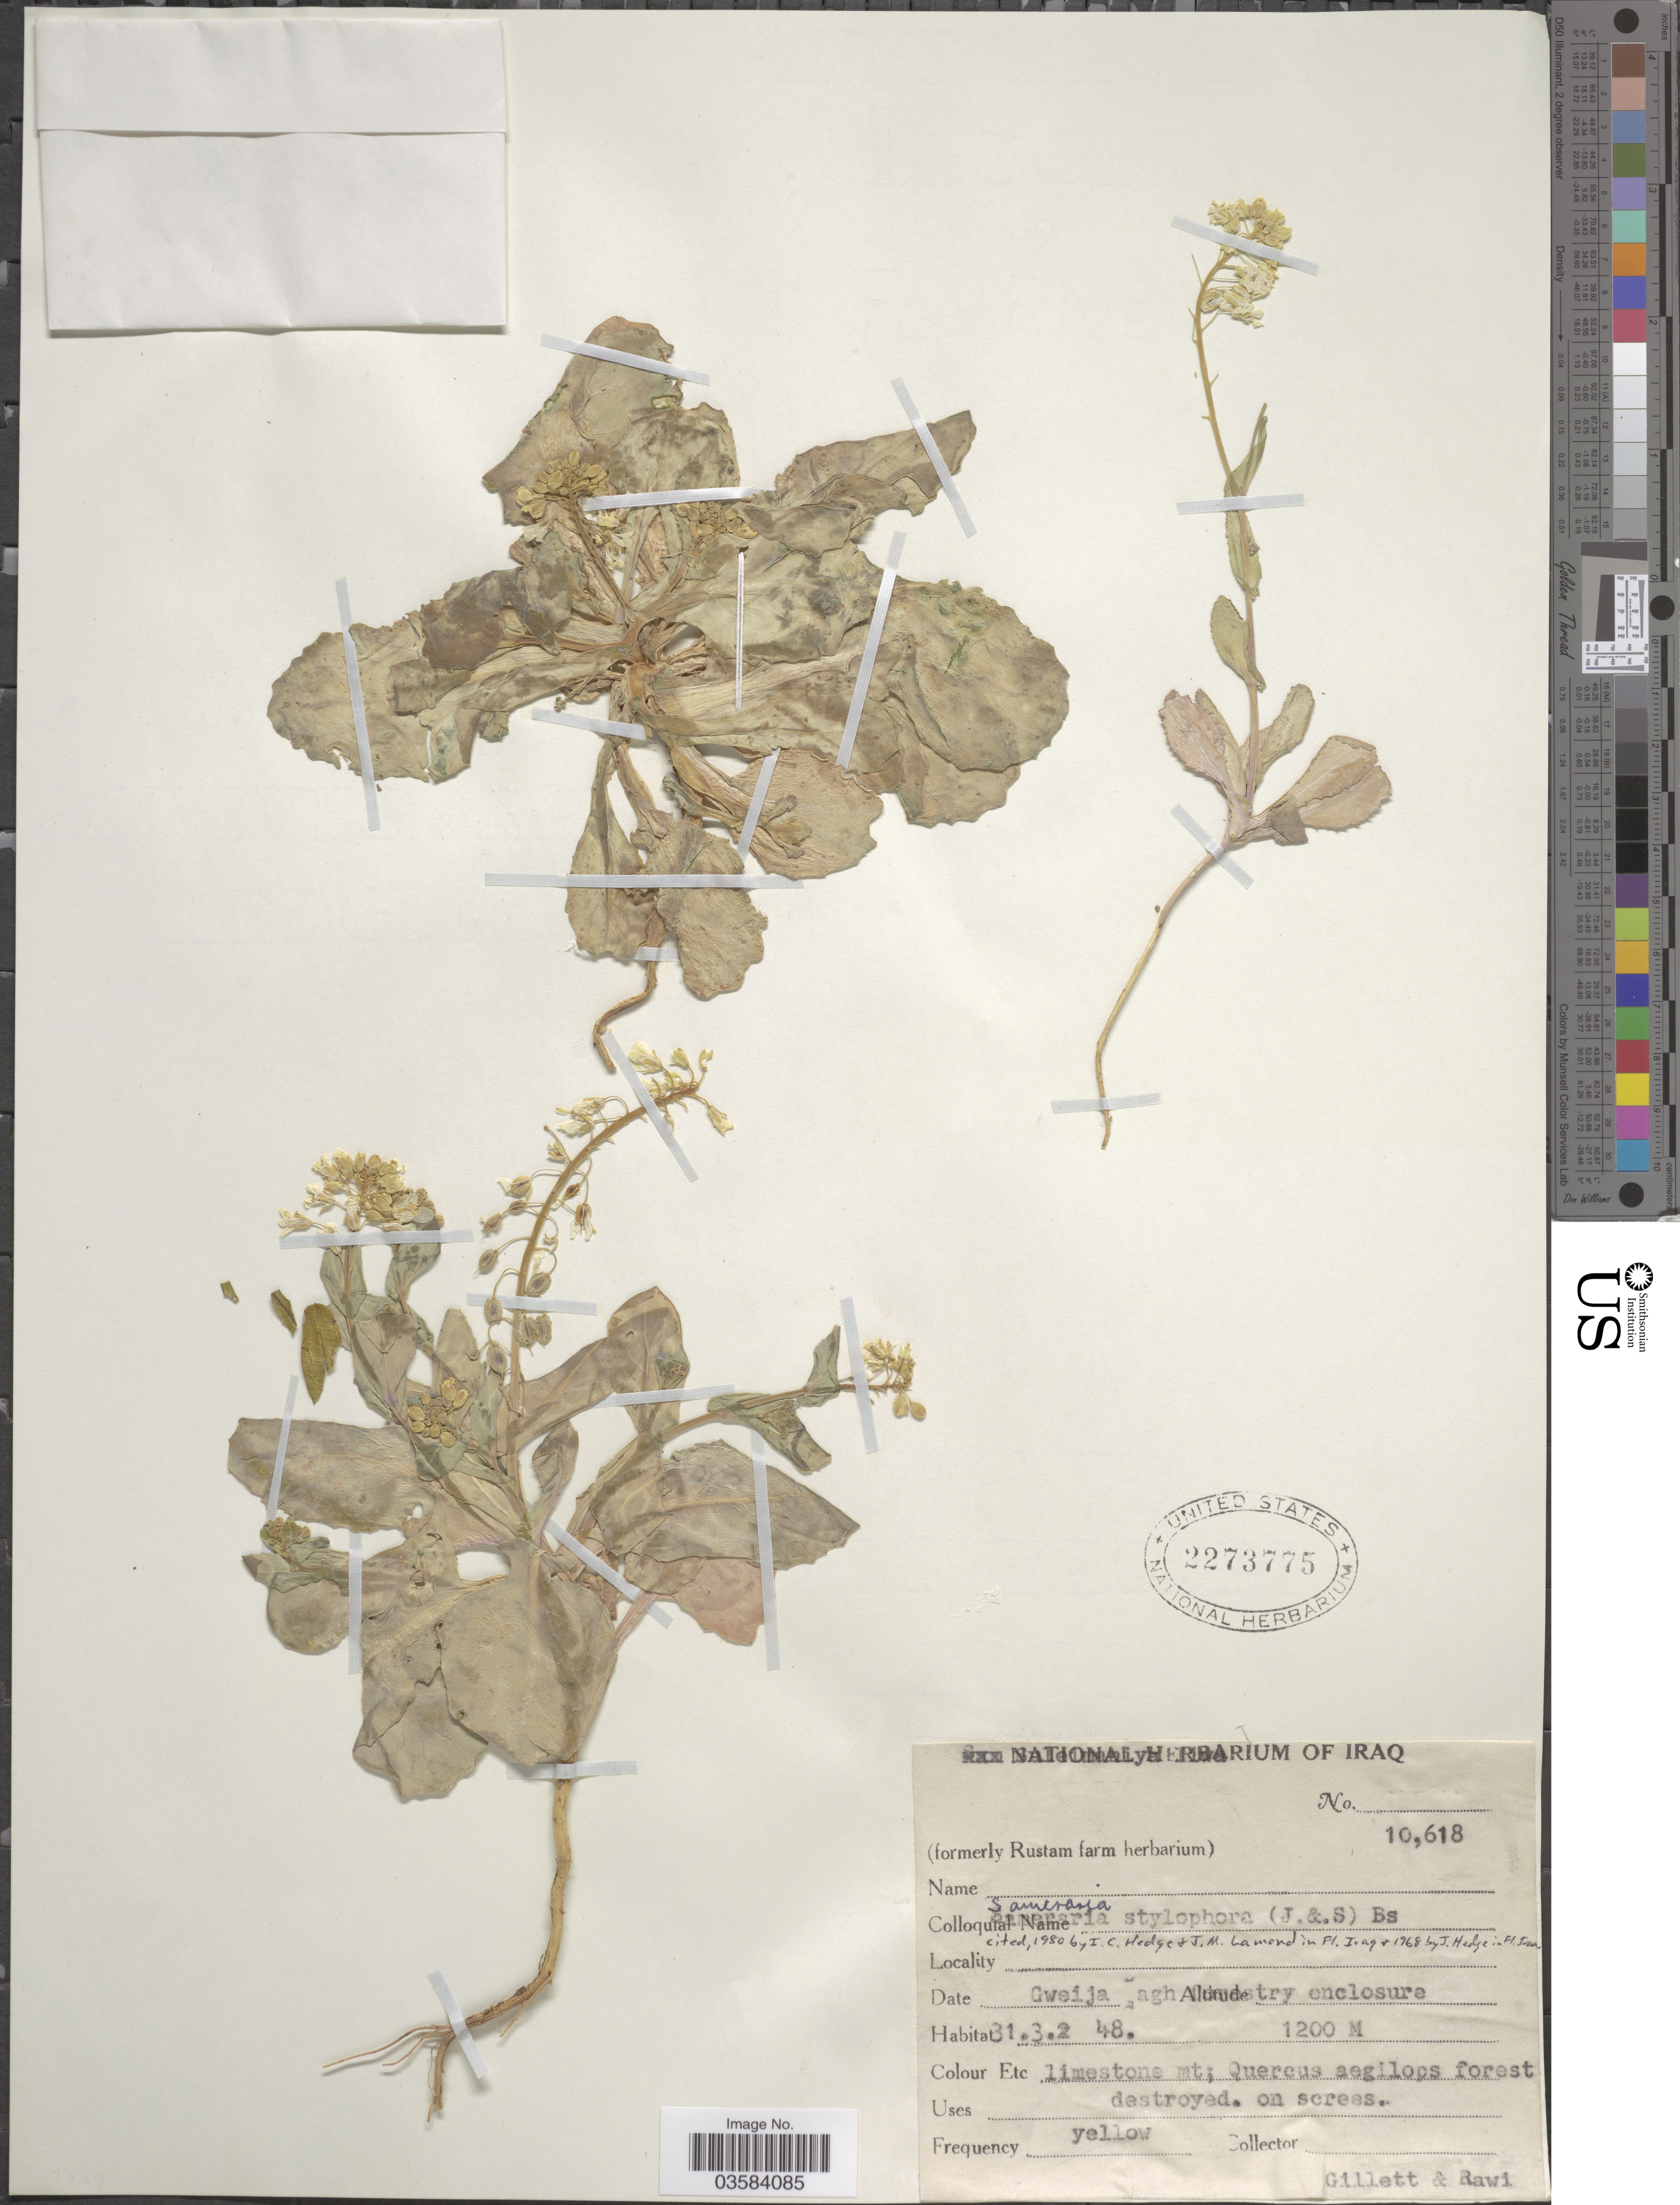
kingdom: Plantae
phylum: Tracheophyta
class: Magnoliopsida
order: Brassicales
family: Brassicaceae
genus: Sameraria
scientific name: Sameraria stylophora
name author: Boiss.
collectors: Gillett, -- & -. Rawi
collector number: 10618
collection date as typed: Transcribed d/m/y: 31/3/48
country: Iraq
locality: Gweija [illegible text]agh.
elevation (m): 1200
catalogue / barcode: US 2273775